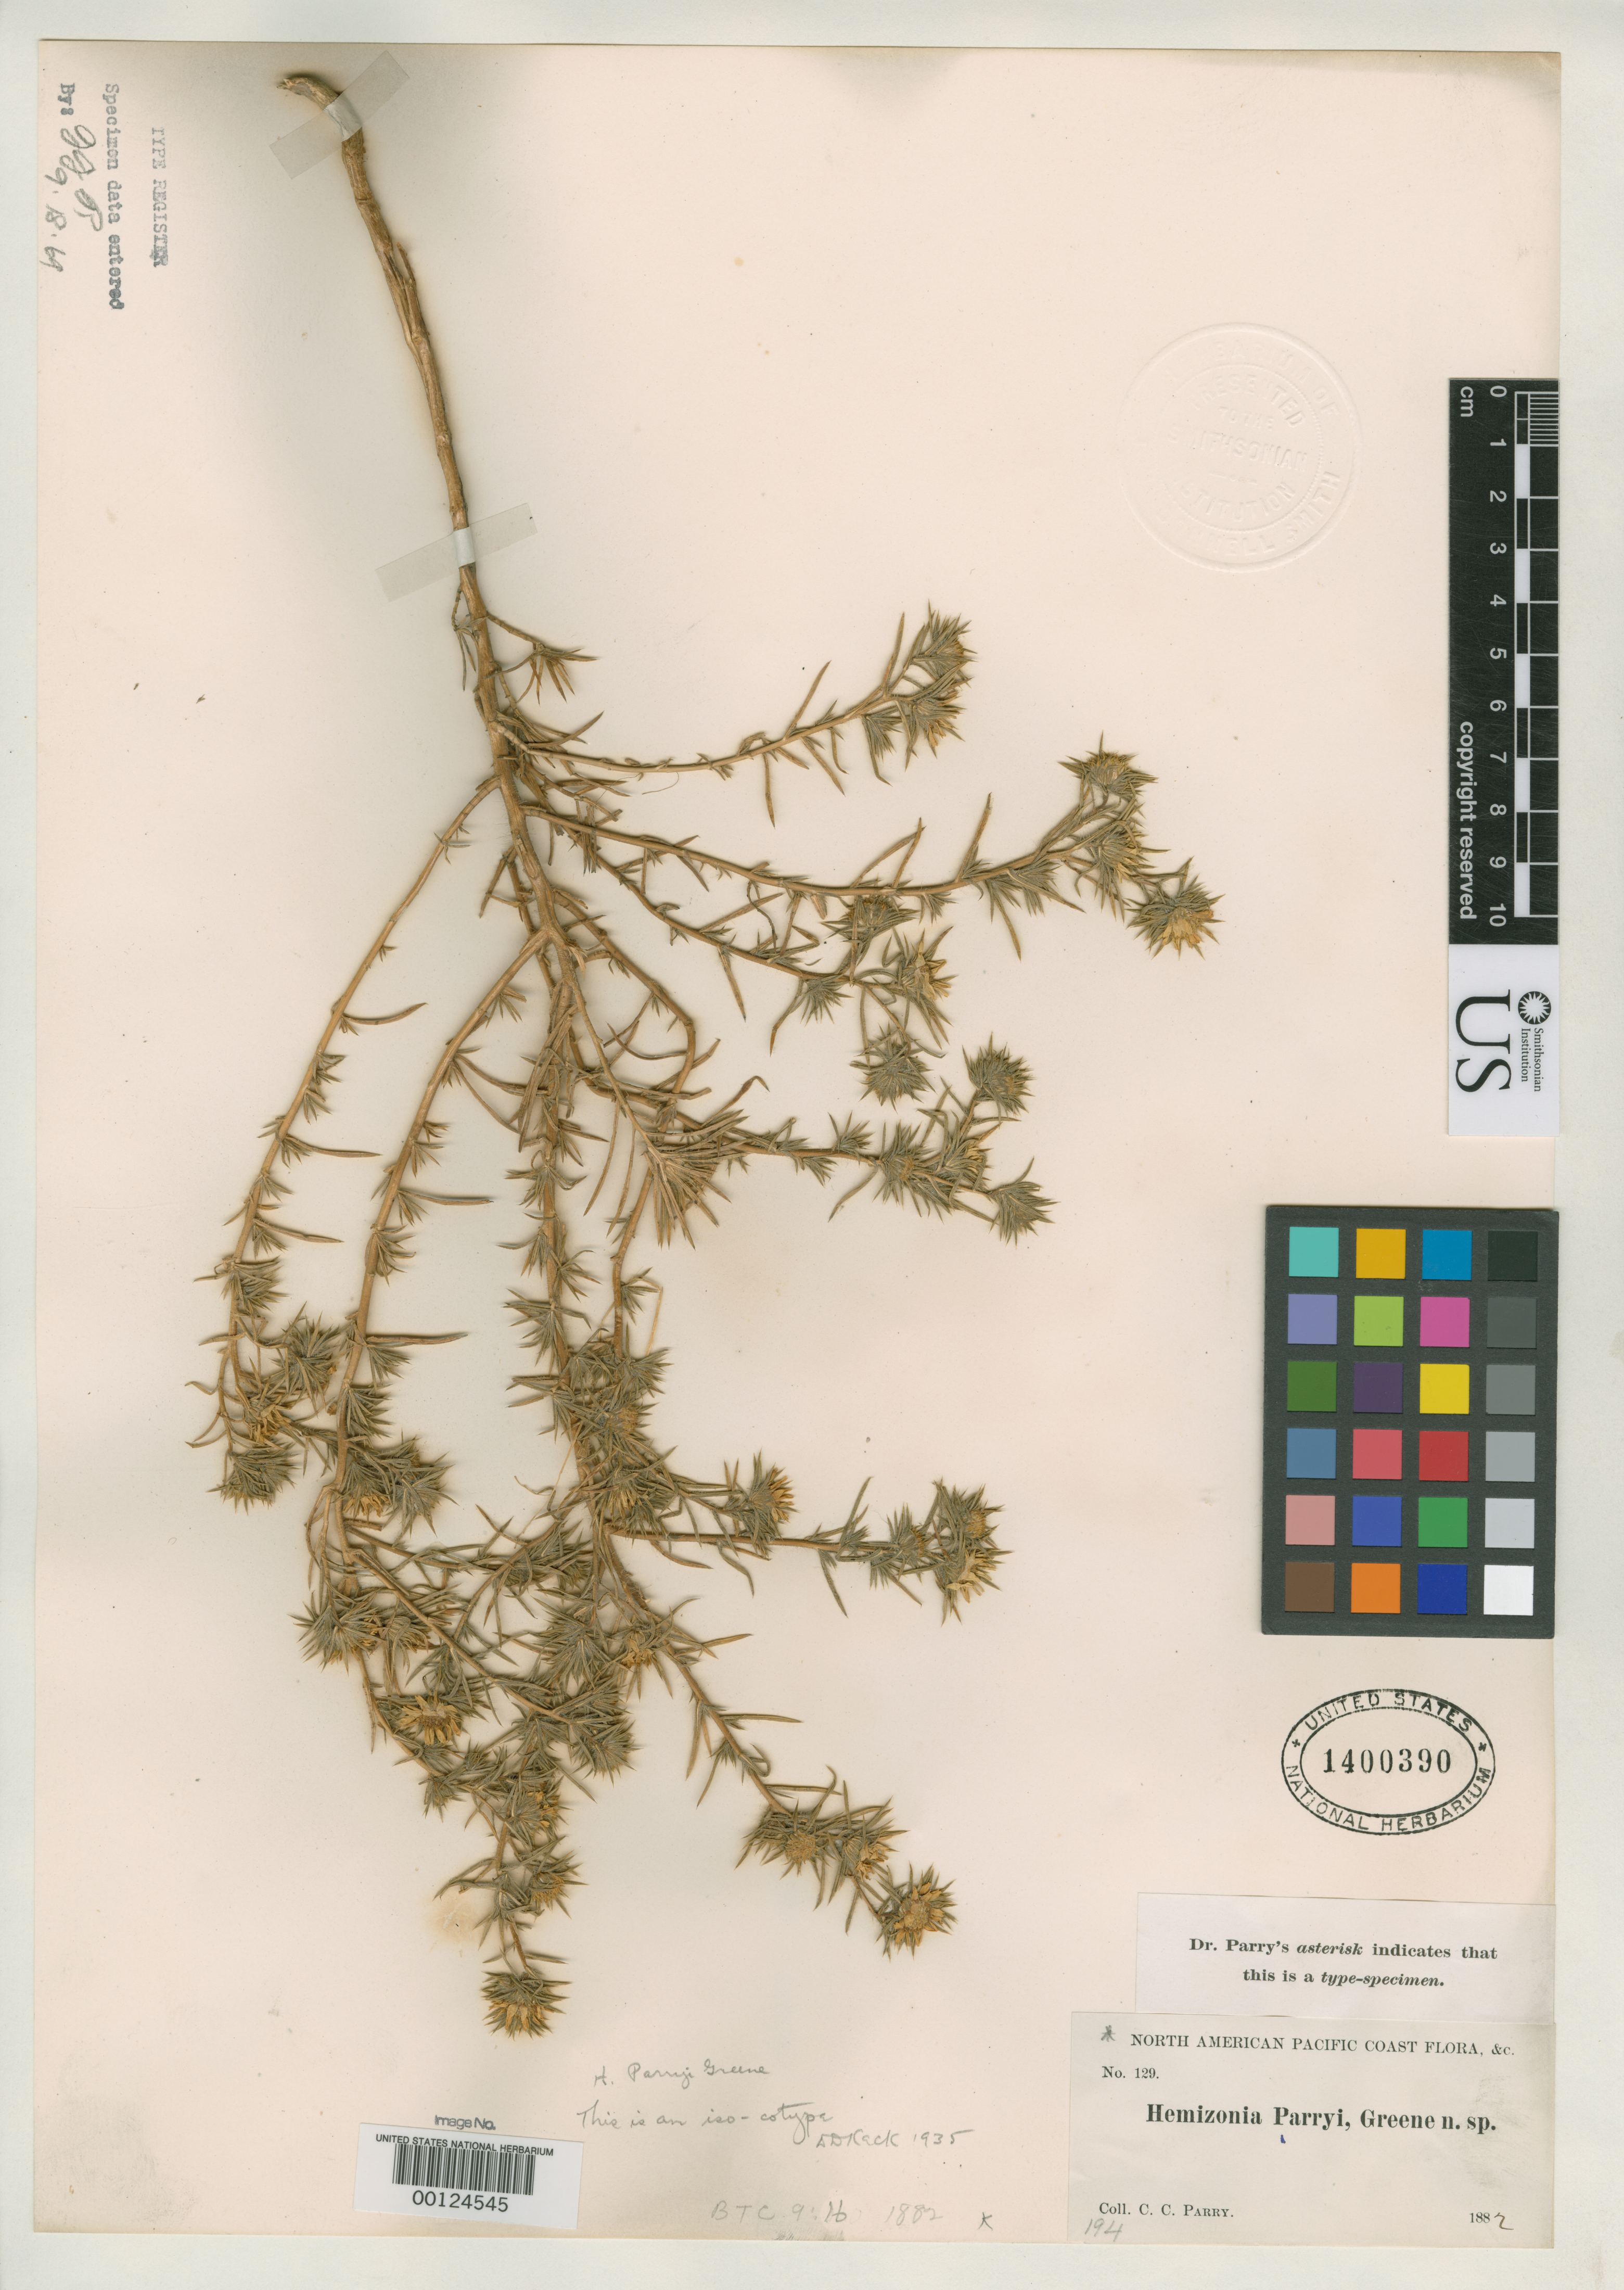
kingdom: Plantae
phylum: Tracheophyta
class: Magnoliopsida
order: Asterales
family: Asteraceae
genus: Hemizonia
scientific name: Hemizonia parryi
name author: Greene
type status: Type Collection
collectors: C. C. Parry & E. L. Greene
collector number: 129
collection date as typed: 30 Jun 1881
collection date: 1881-06-30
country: United States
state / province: California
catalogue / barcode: US 1400390